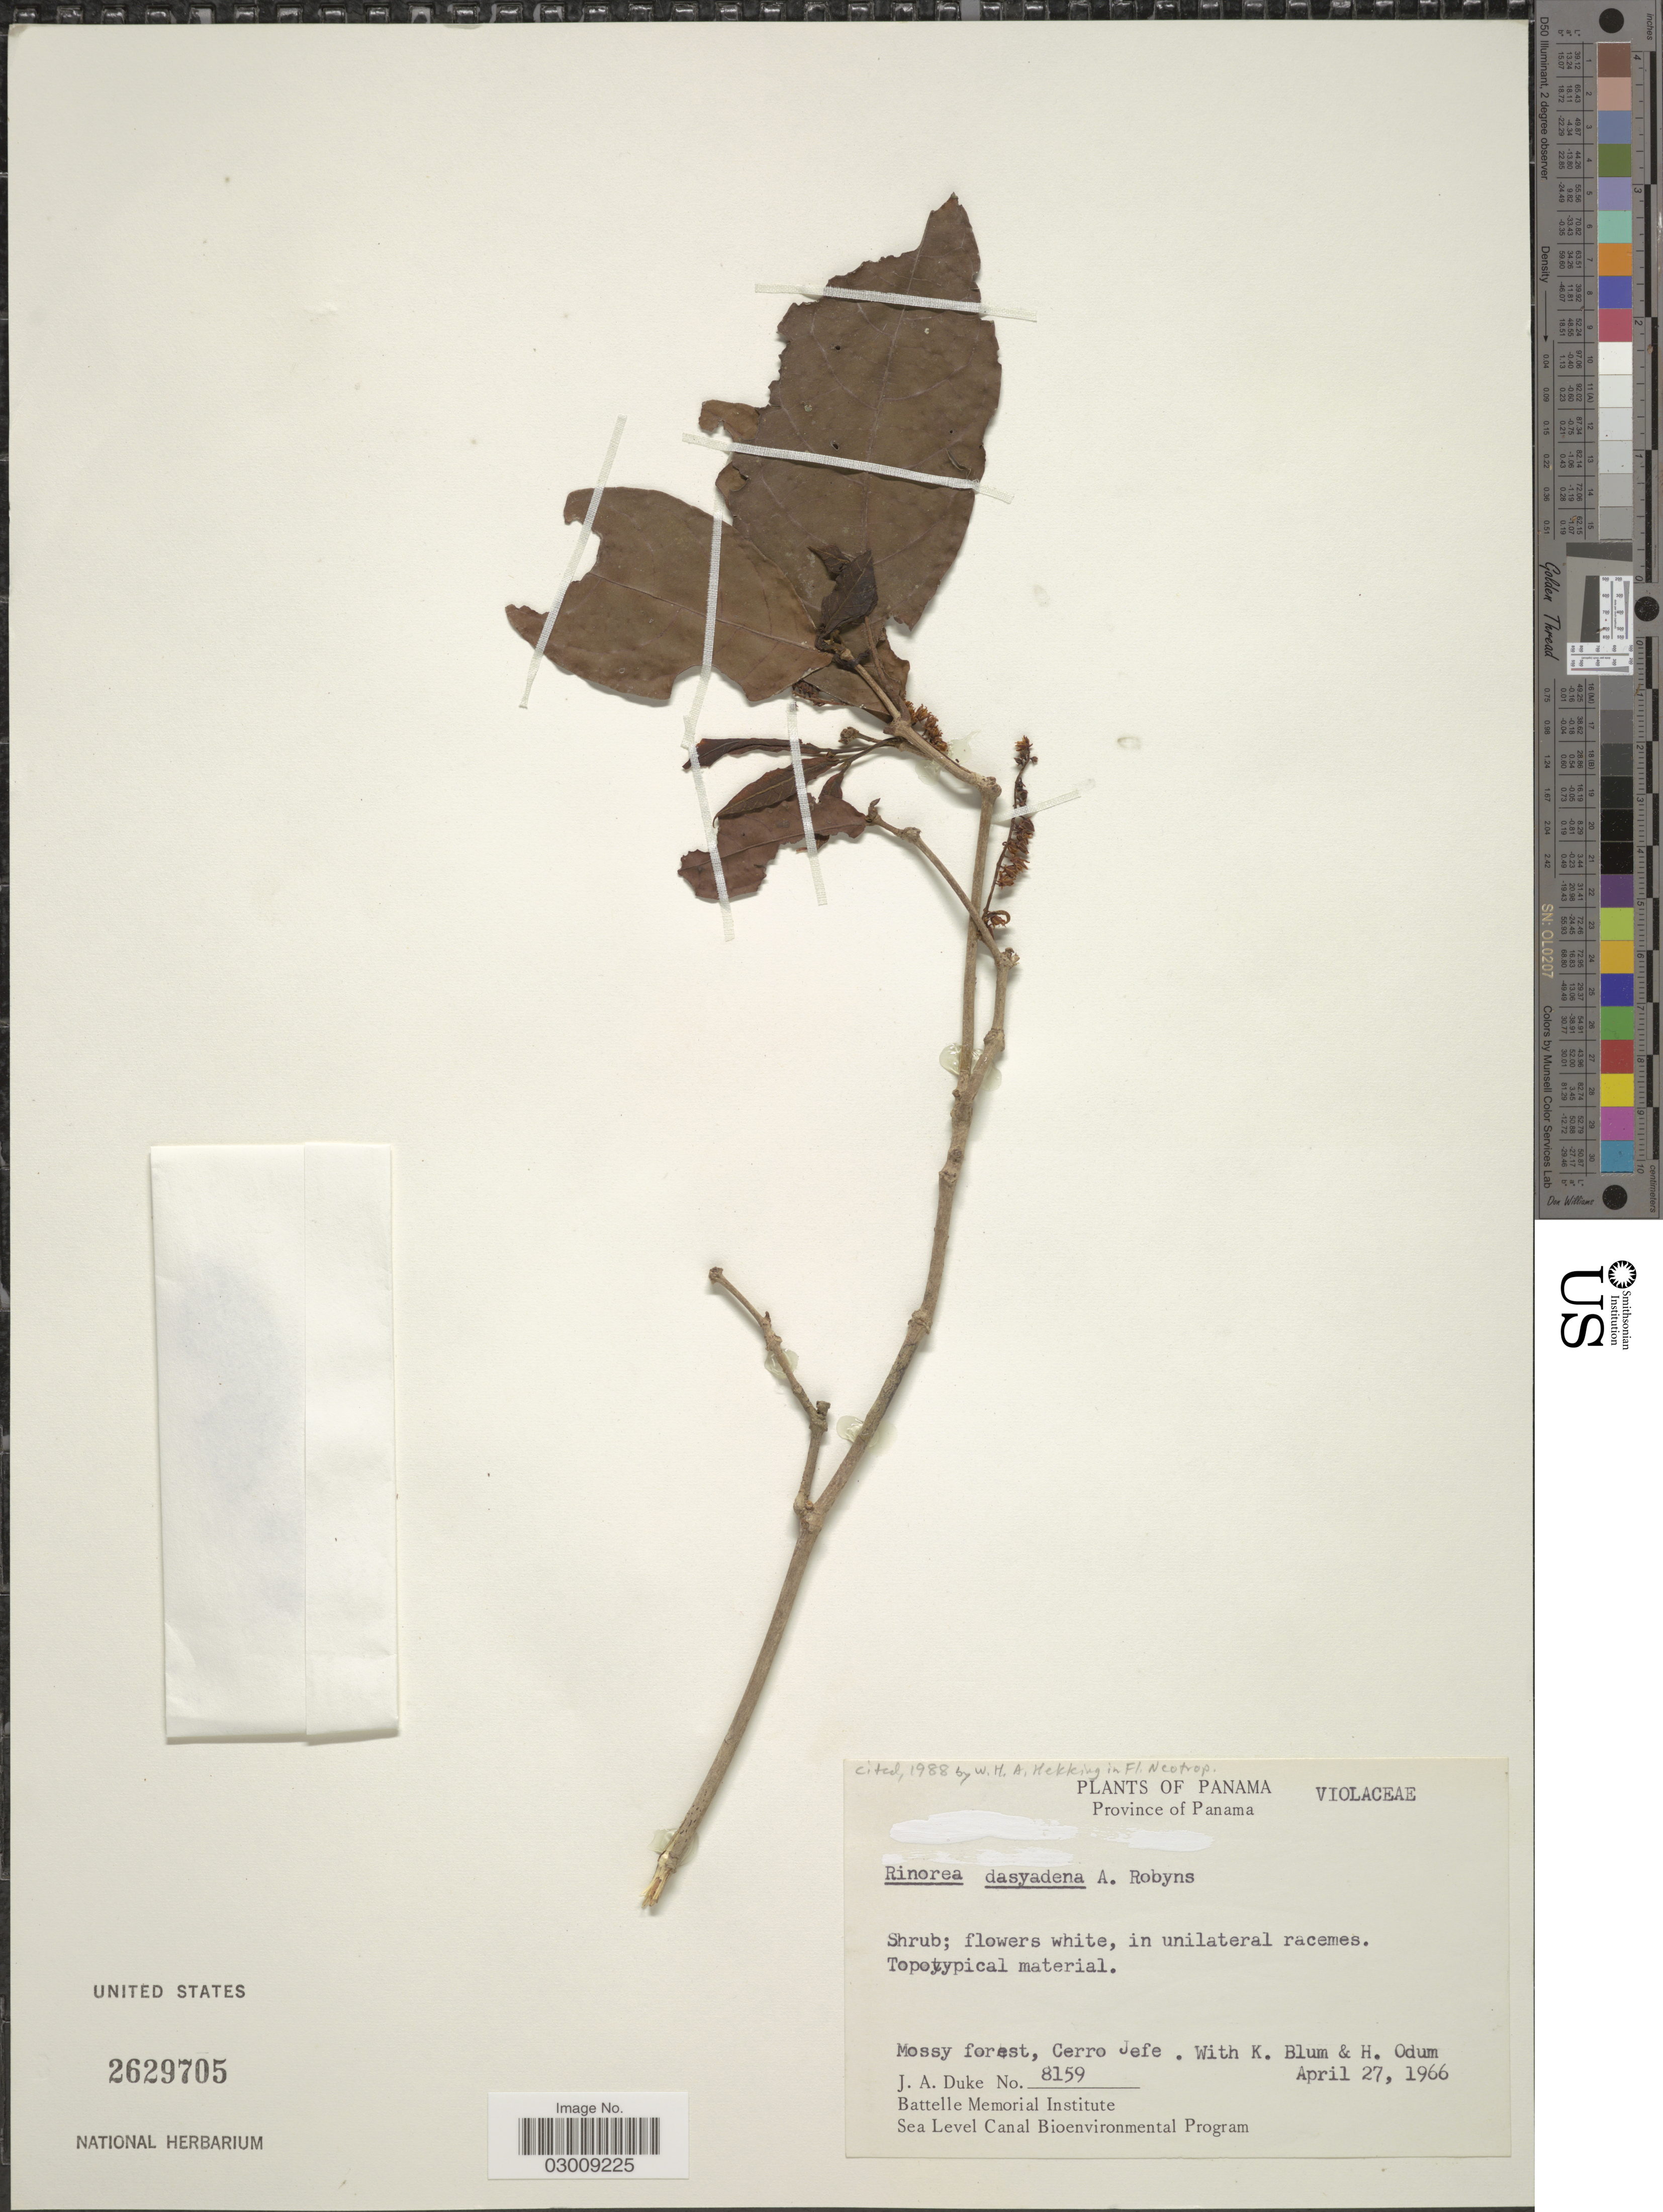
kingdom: Plantae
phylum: Tracheophyta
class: Magnoliopsida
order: Malpighiales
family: Violaceae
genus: Rinorea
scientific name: Rinorea dasyadena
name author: A. Robyns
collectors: J. A. Duke, K. Blum & H. Odum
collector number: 8159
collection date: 1966-04-27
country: Panama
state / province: Panamá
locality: Mossy forest, Cerro Jefe.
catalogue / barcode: US 2629705